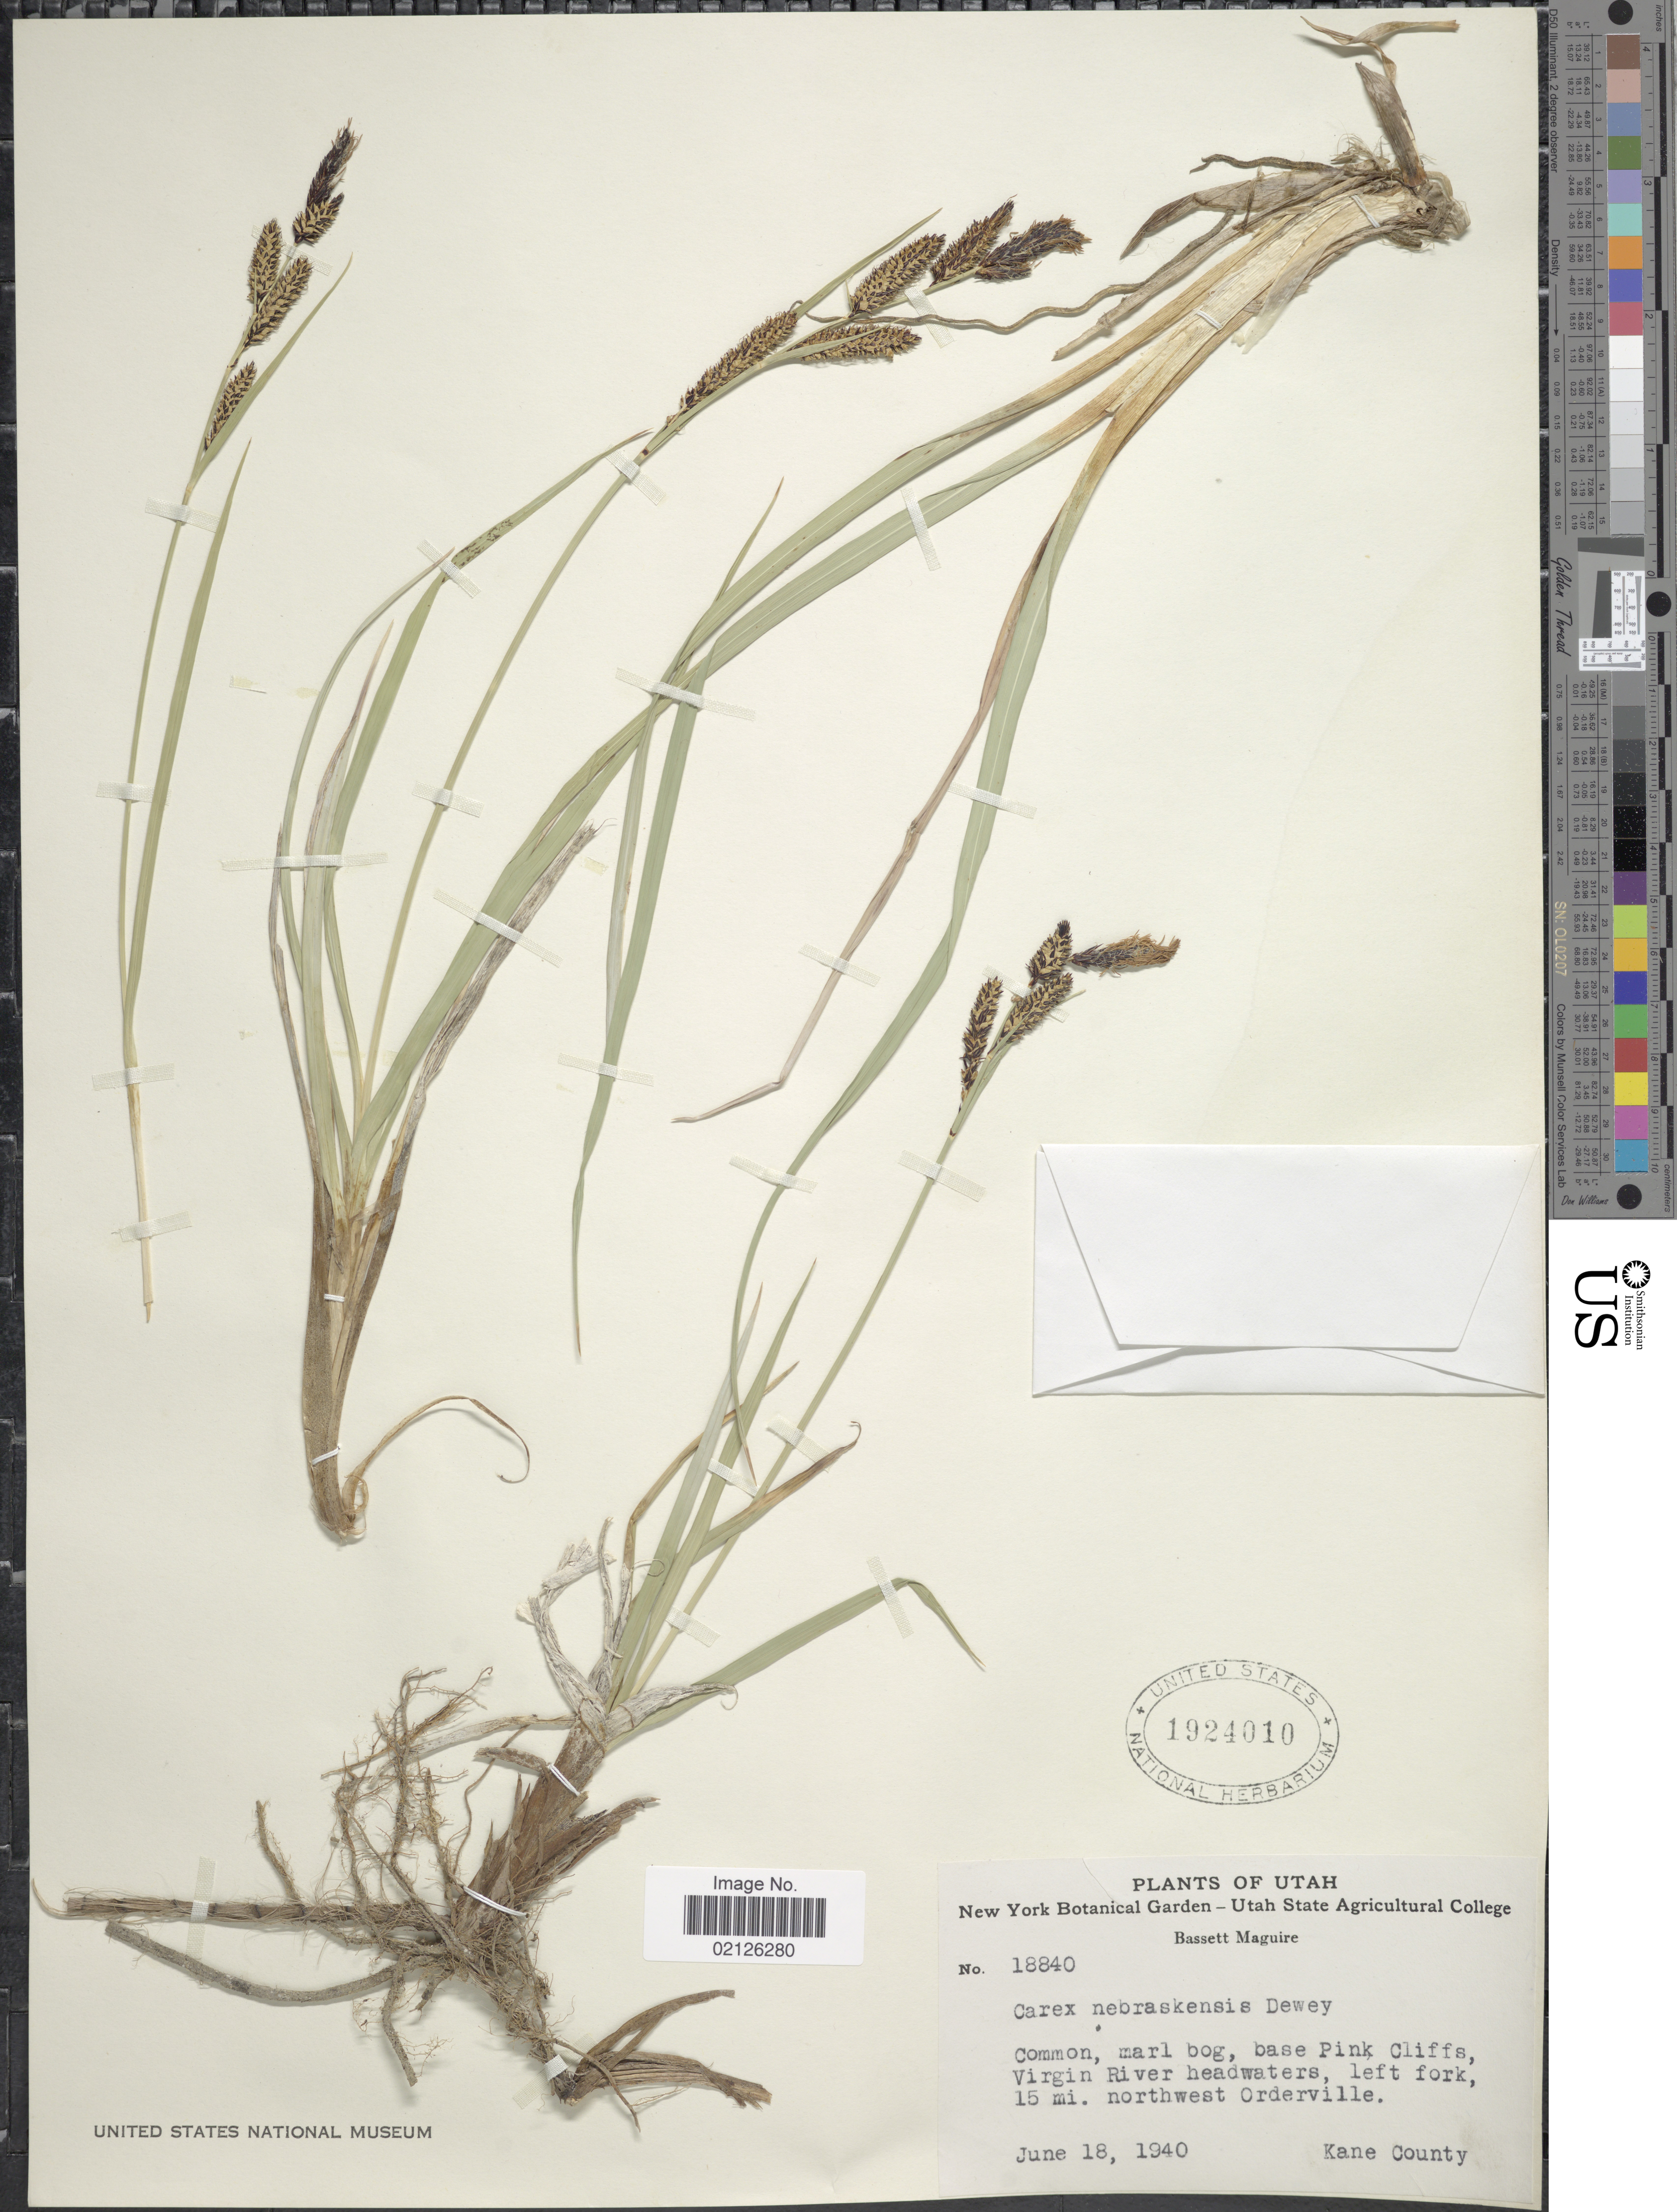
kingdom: Plantae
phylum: Tracheophyta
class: Liliopsida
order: Poales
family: Cyperaceae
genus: Carex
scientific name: Carex nebrascensis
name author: Dewey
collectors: B. Maguire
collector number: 18840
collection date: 1940-06-18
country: United States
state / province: Utah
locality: Common, marl bog, base Pink Cliffs, Virgin River headwaters, left fork, 15 mi. northwest Orderville. Kane County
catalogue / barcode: US 1924010